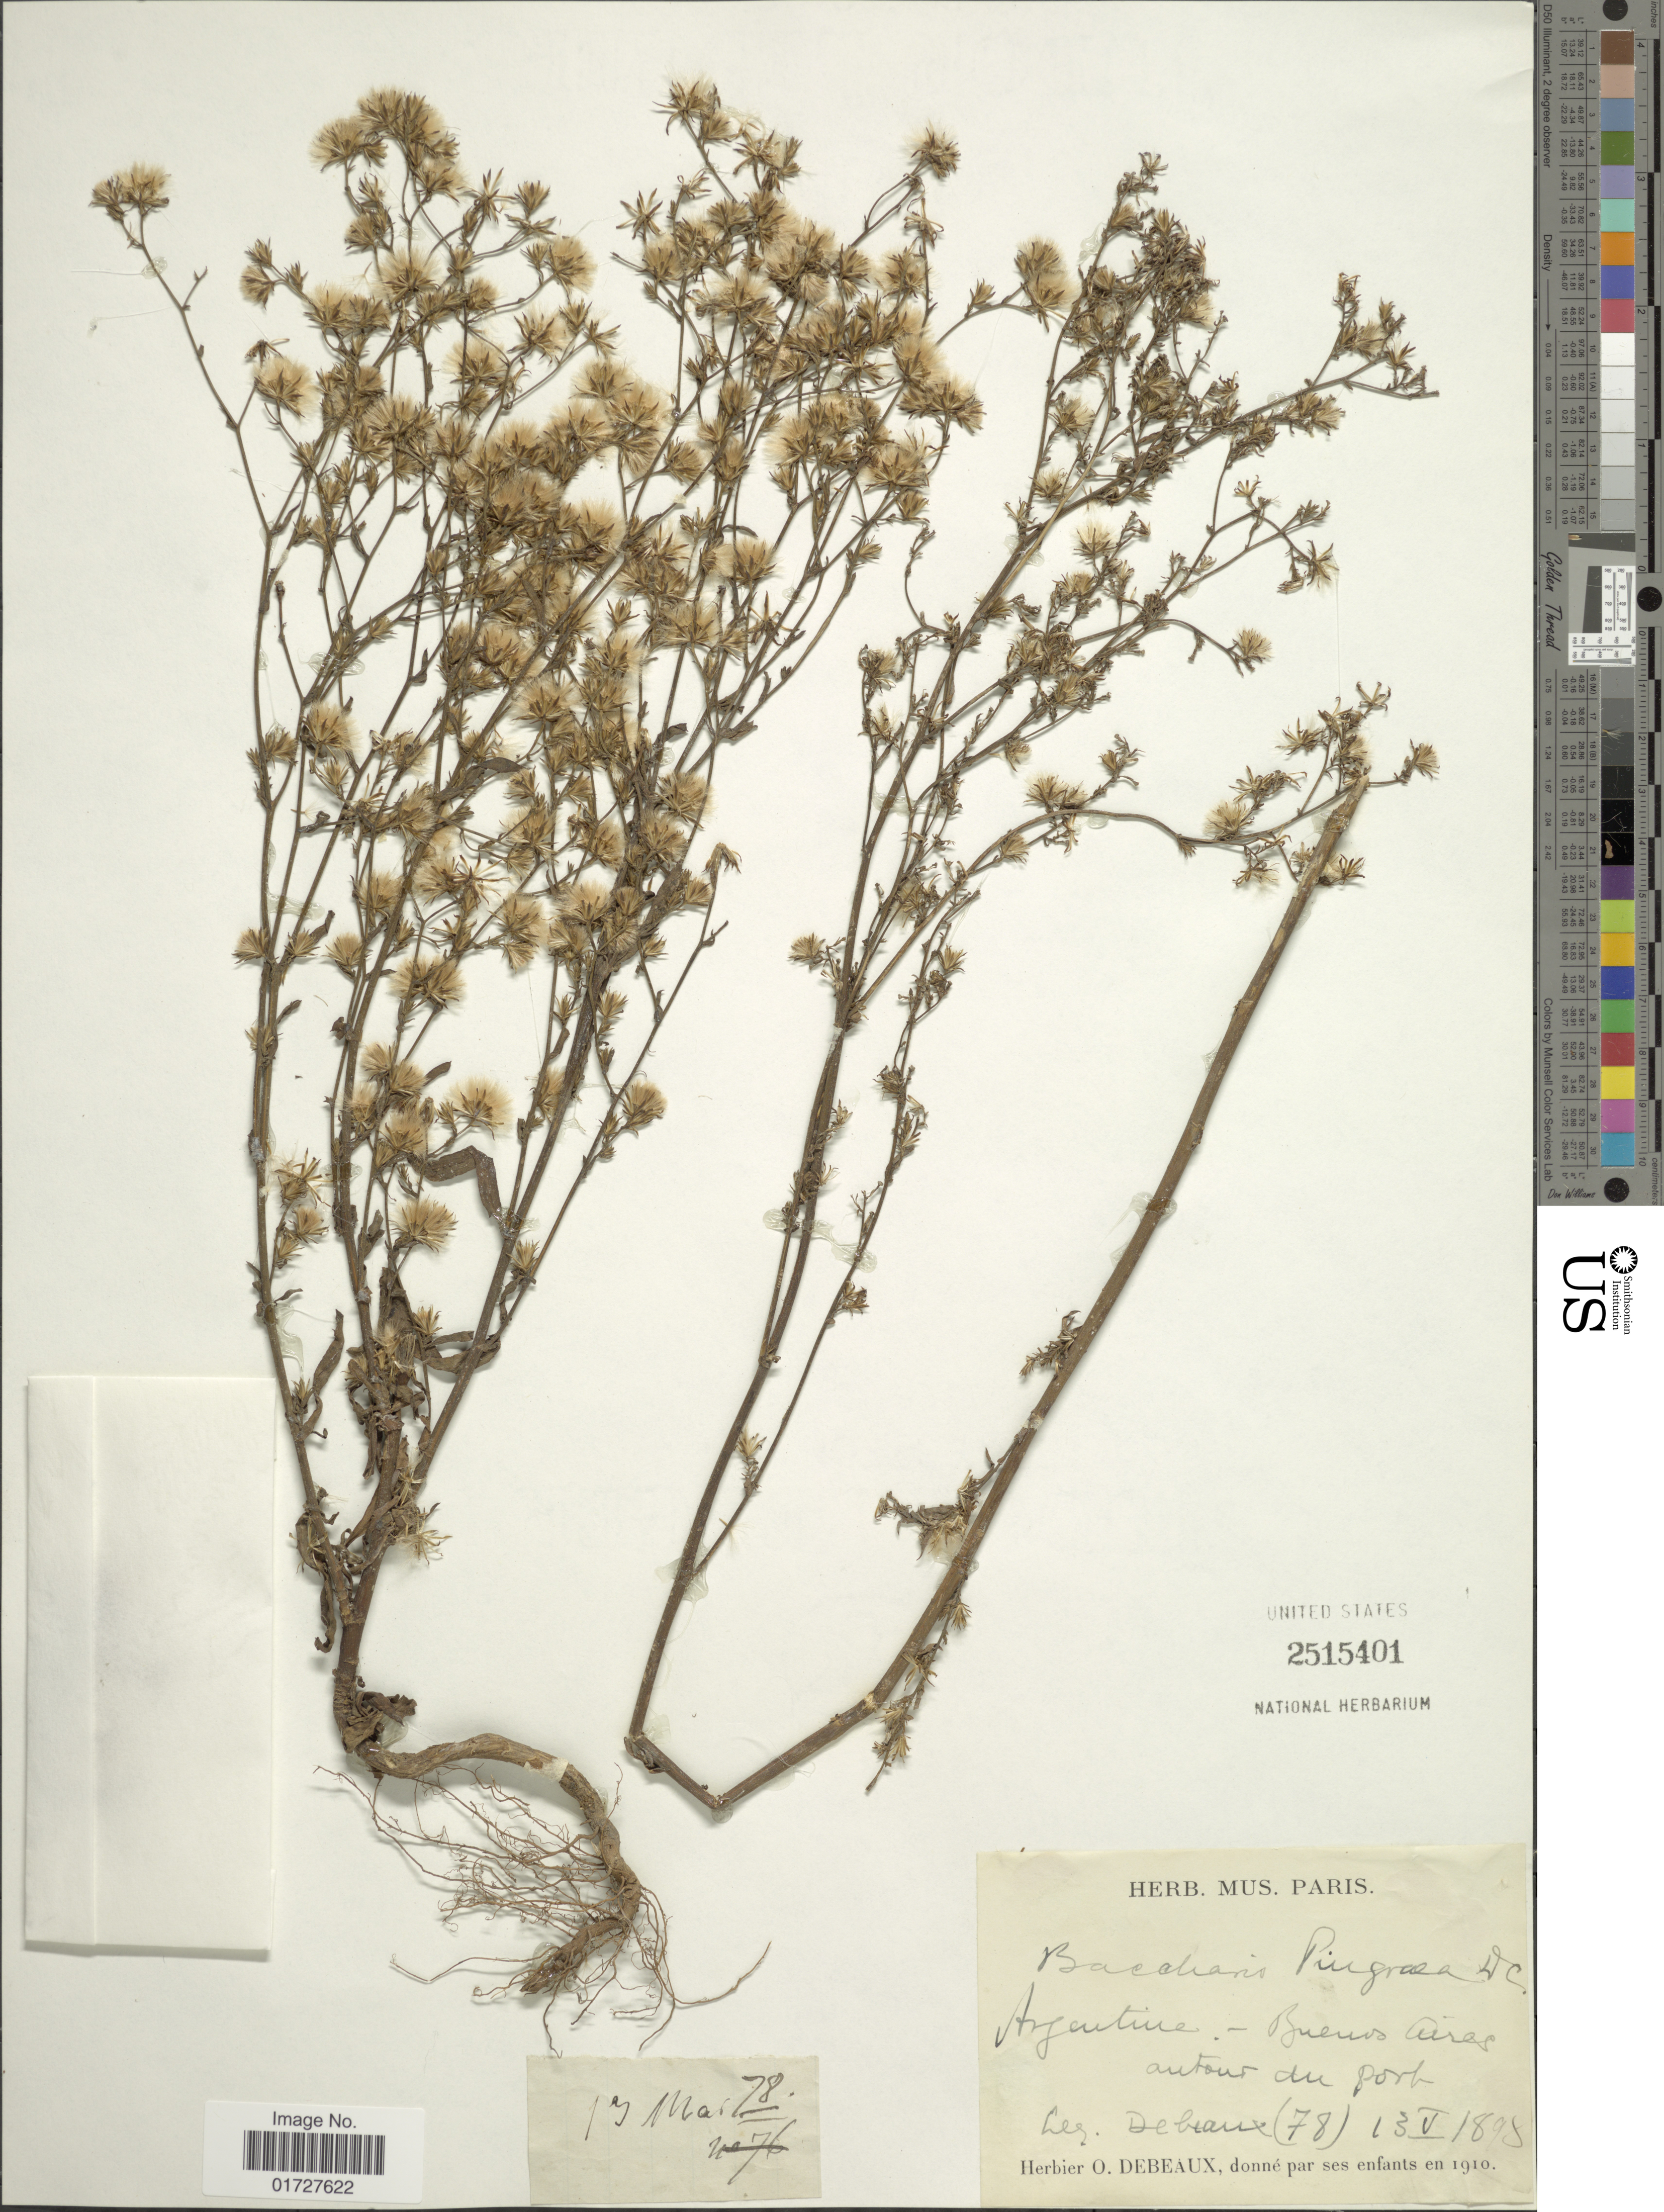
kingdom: Plantae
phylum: Tracheophyta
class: Magnoliopsida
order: Asterales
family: Asteraceae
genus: Baccharis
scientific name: Baccharis pingraea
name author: DC.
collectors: O. Debeaux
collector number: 78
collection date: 1898-05-13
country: Argentina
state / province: Buenos Aires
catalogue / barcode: US 2515401